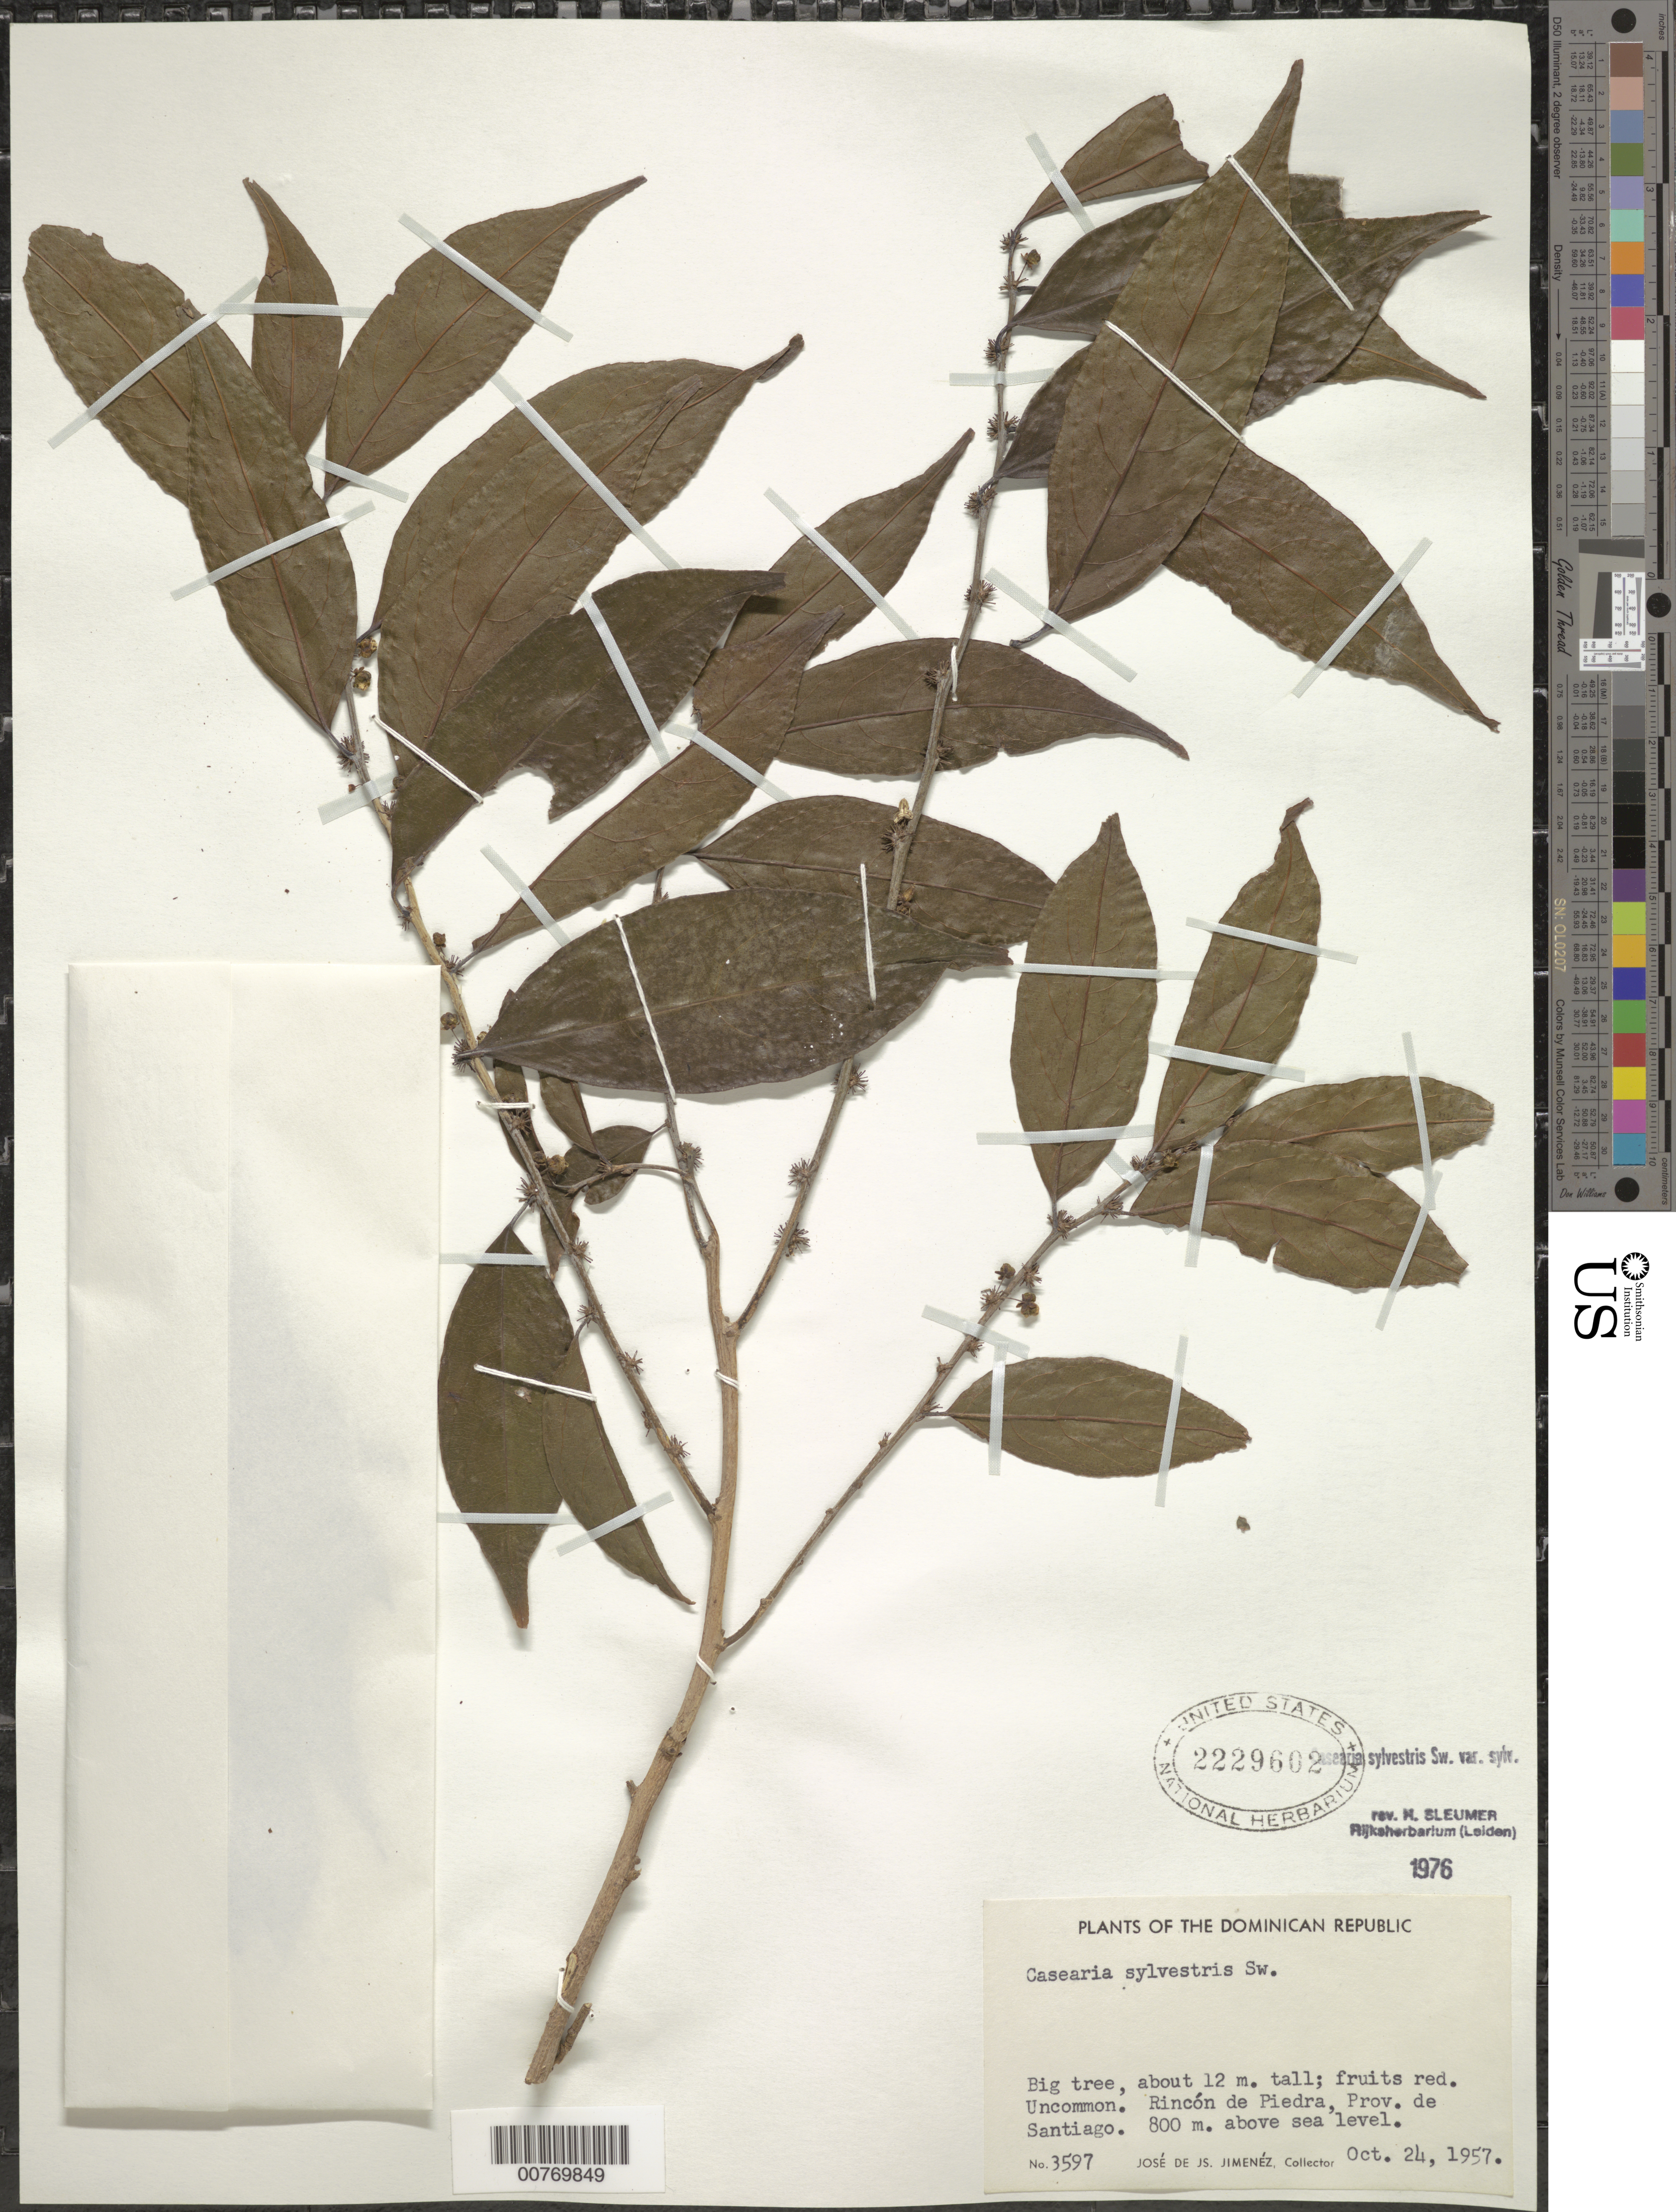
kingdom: Plantae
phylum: Tracheophyta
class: Magnoliopsida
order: Malpighiales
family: Salicaceae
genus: Casearia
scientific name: Casearia sylvestris var. sylvestris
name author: Sw.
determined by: Sleumer, H. O.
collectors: J. J. Jiménez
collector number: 3597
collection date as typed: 24 Oct 1957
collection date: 1957-10-24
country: Dominican Republic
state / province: Santiago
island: Hispaniola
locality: Rincón de Piedra.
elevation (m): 800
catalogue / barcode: US 2229602